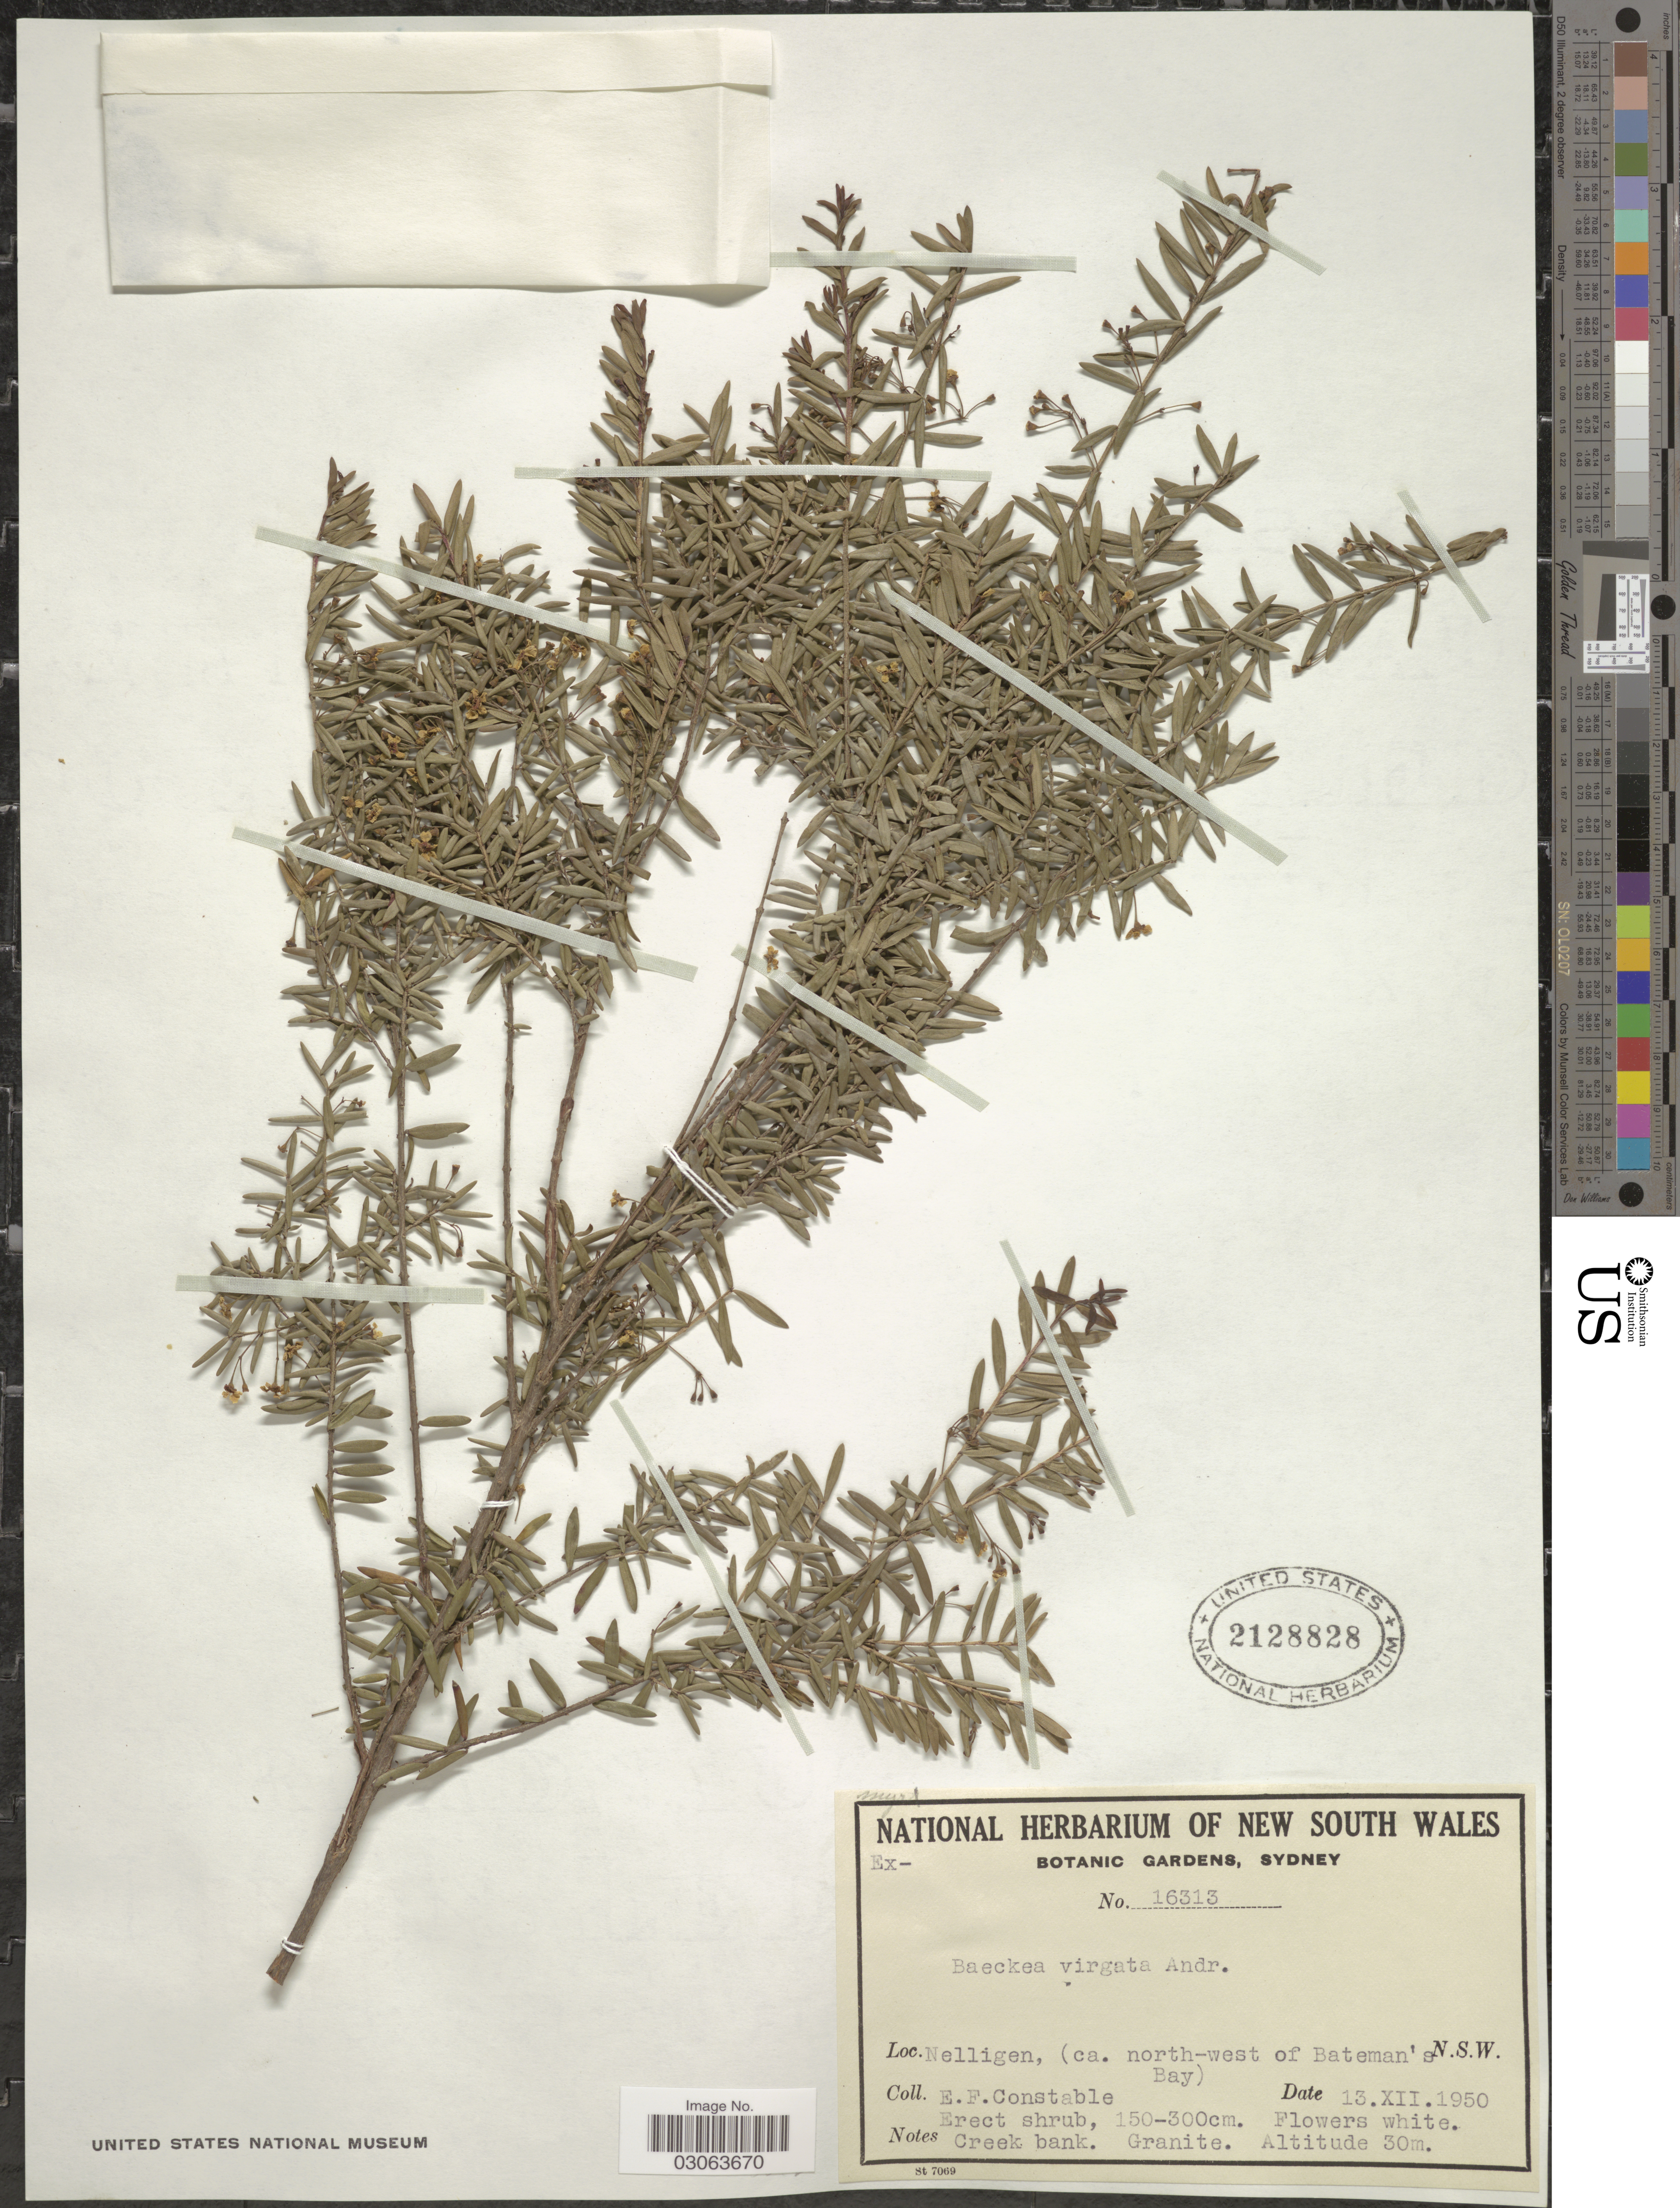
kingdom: Plantae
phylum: Tracheophyta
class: Magnoliopsida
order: Myrtales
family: Myrtaceae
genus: Sannantha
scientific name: Sannantha pluriflora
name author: (F. Muell.) P.G. Wilson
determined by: Strong, Mark T., (BOT), Smithsonian Institution - National Museum of Natural History (UNITED STATES)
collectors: E. F. Constable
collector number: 16313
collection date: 1950-12-13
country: Australia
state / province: New South Wales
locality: Nelligen, (ca. north-west of Bateman's Bay).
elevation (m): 30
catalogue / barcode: US 2128828